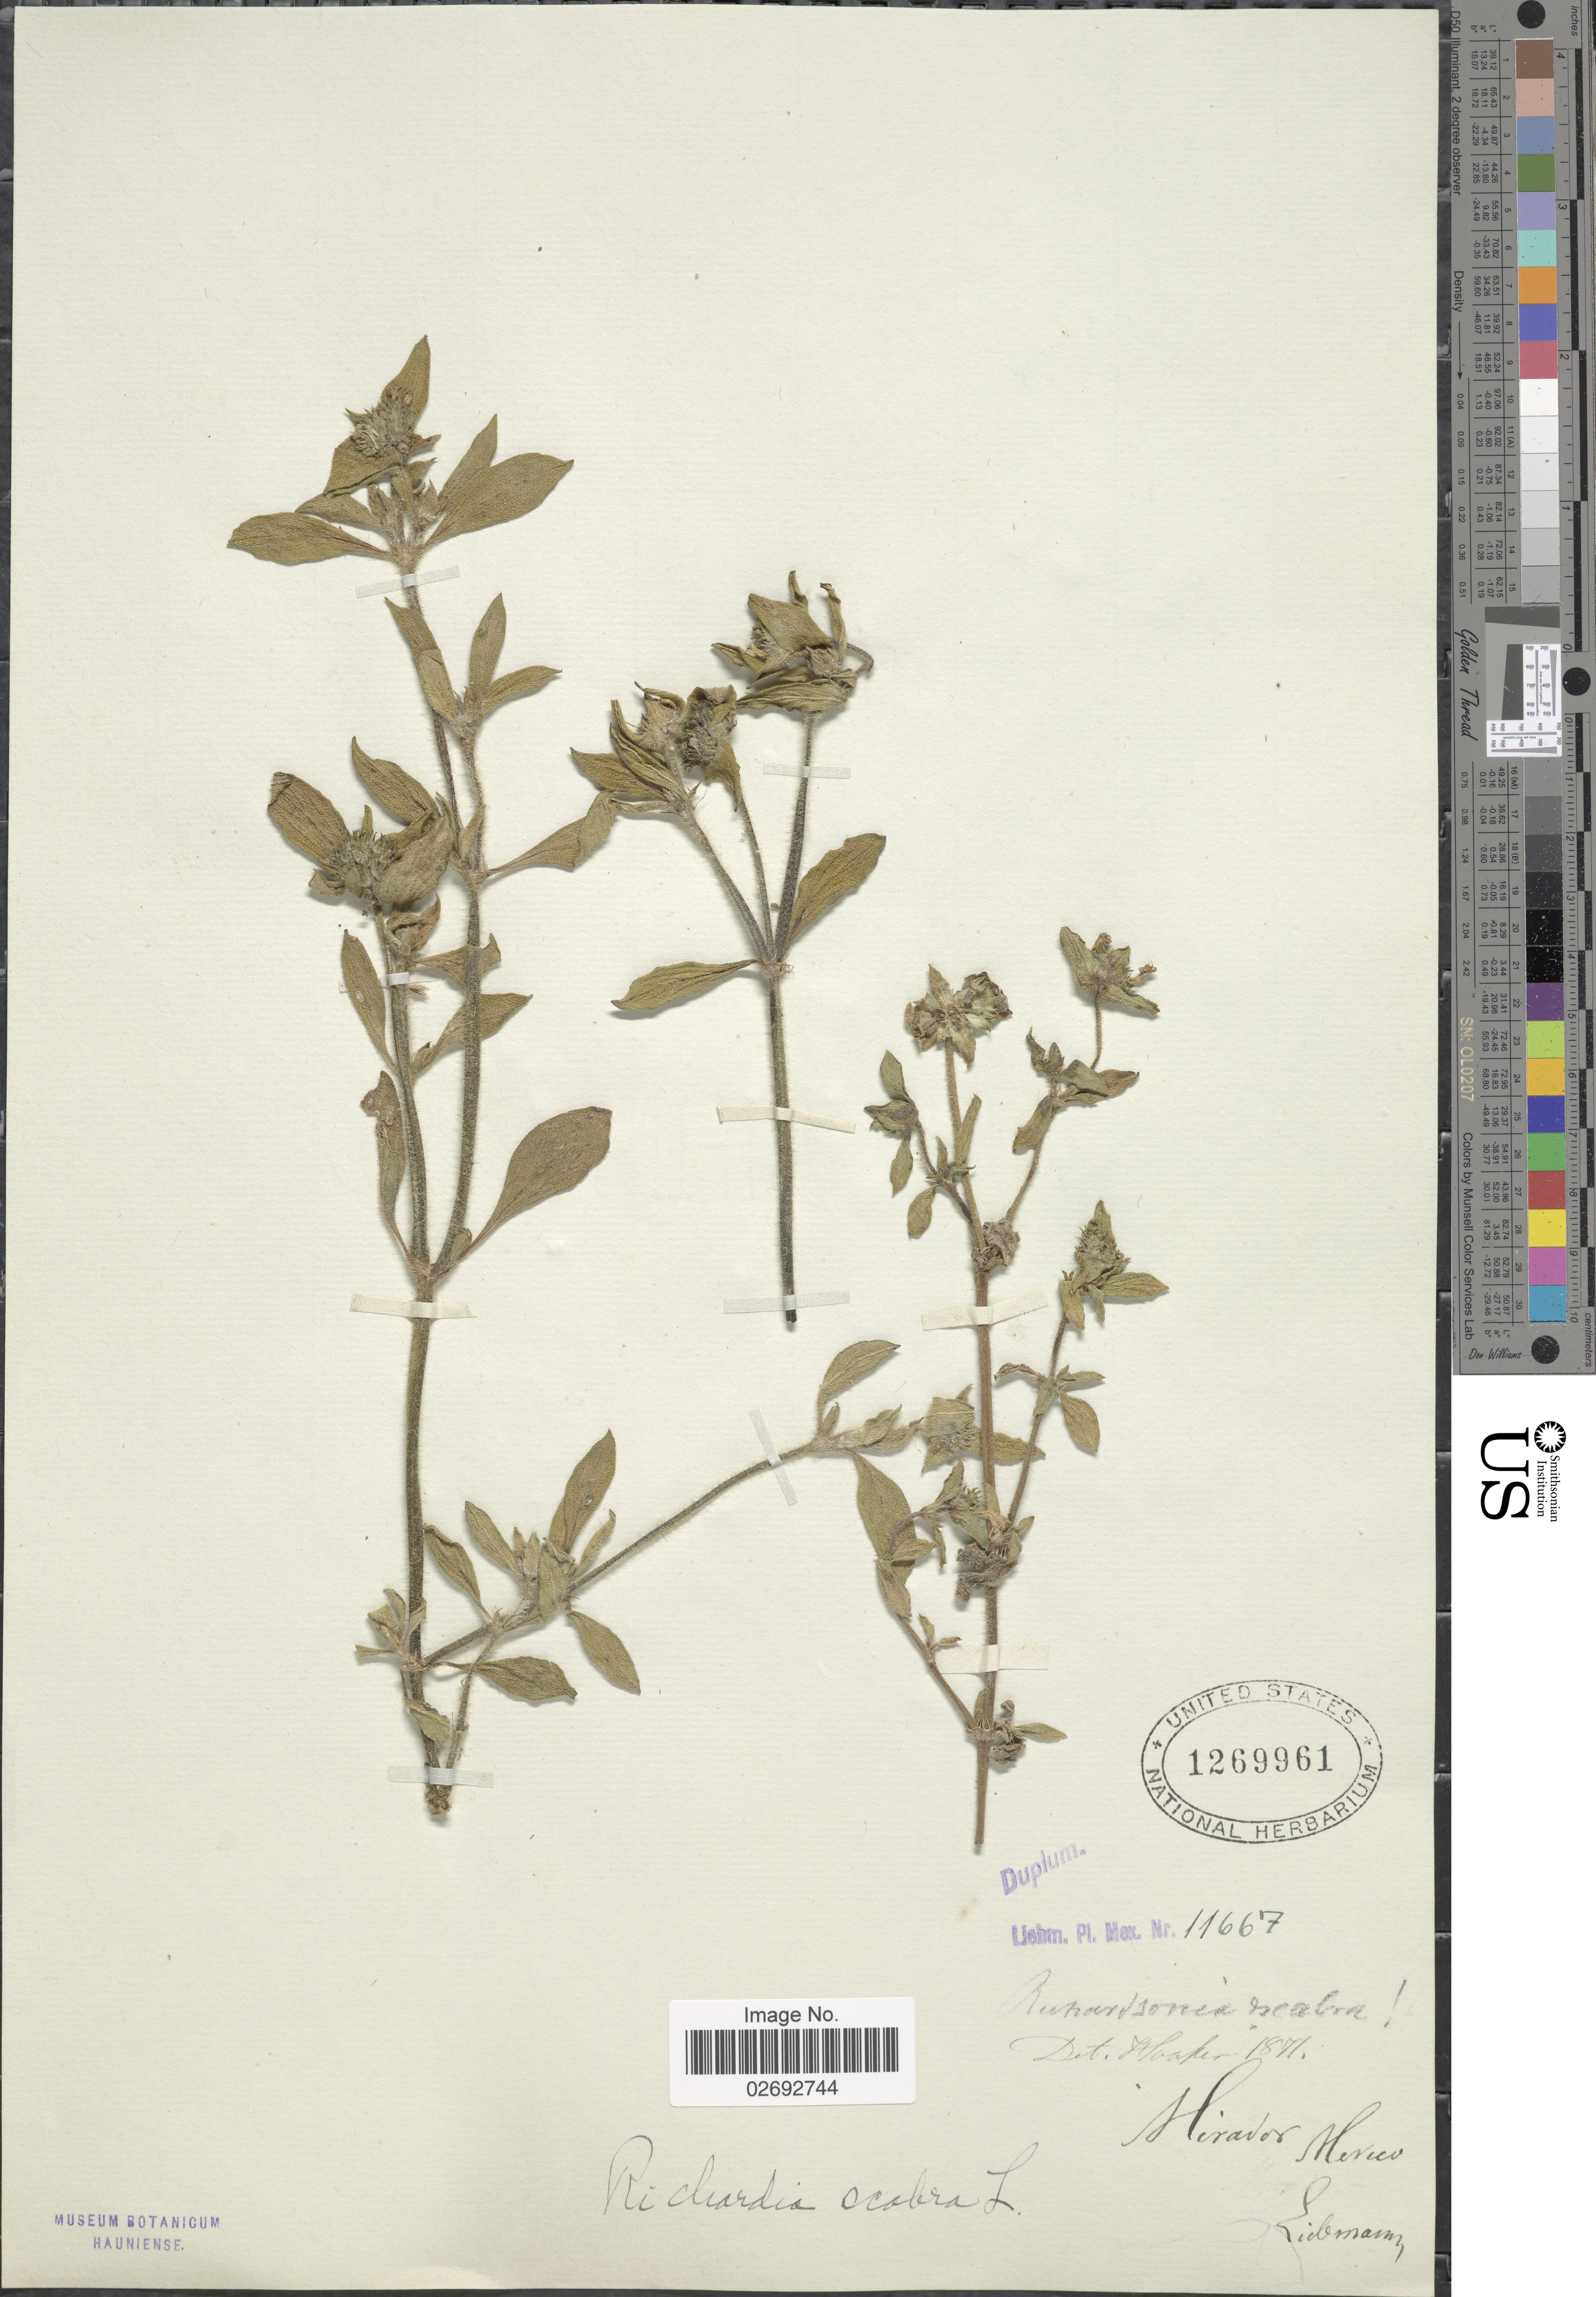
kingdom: Plantae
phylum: Tracheophyta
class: Magnoliopsida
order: Gentianales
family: Rubiaceae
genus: Richardia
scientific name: Richardia scabra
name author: L.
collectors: Liebmann, --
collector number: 11667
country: Mexico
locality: Mirador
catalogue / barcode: US 1269961